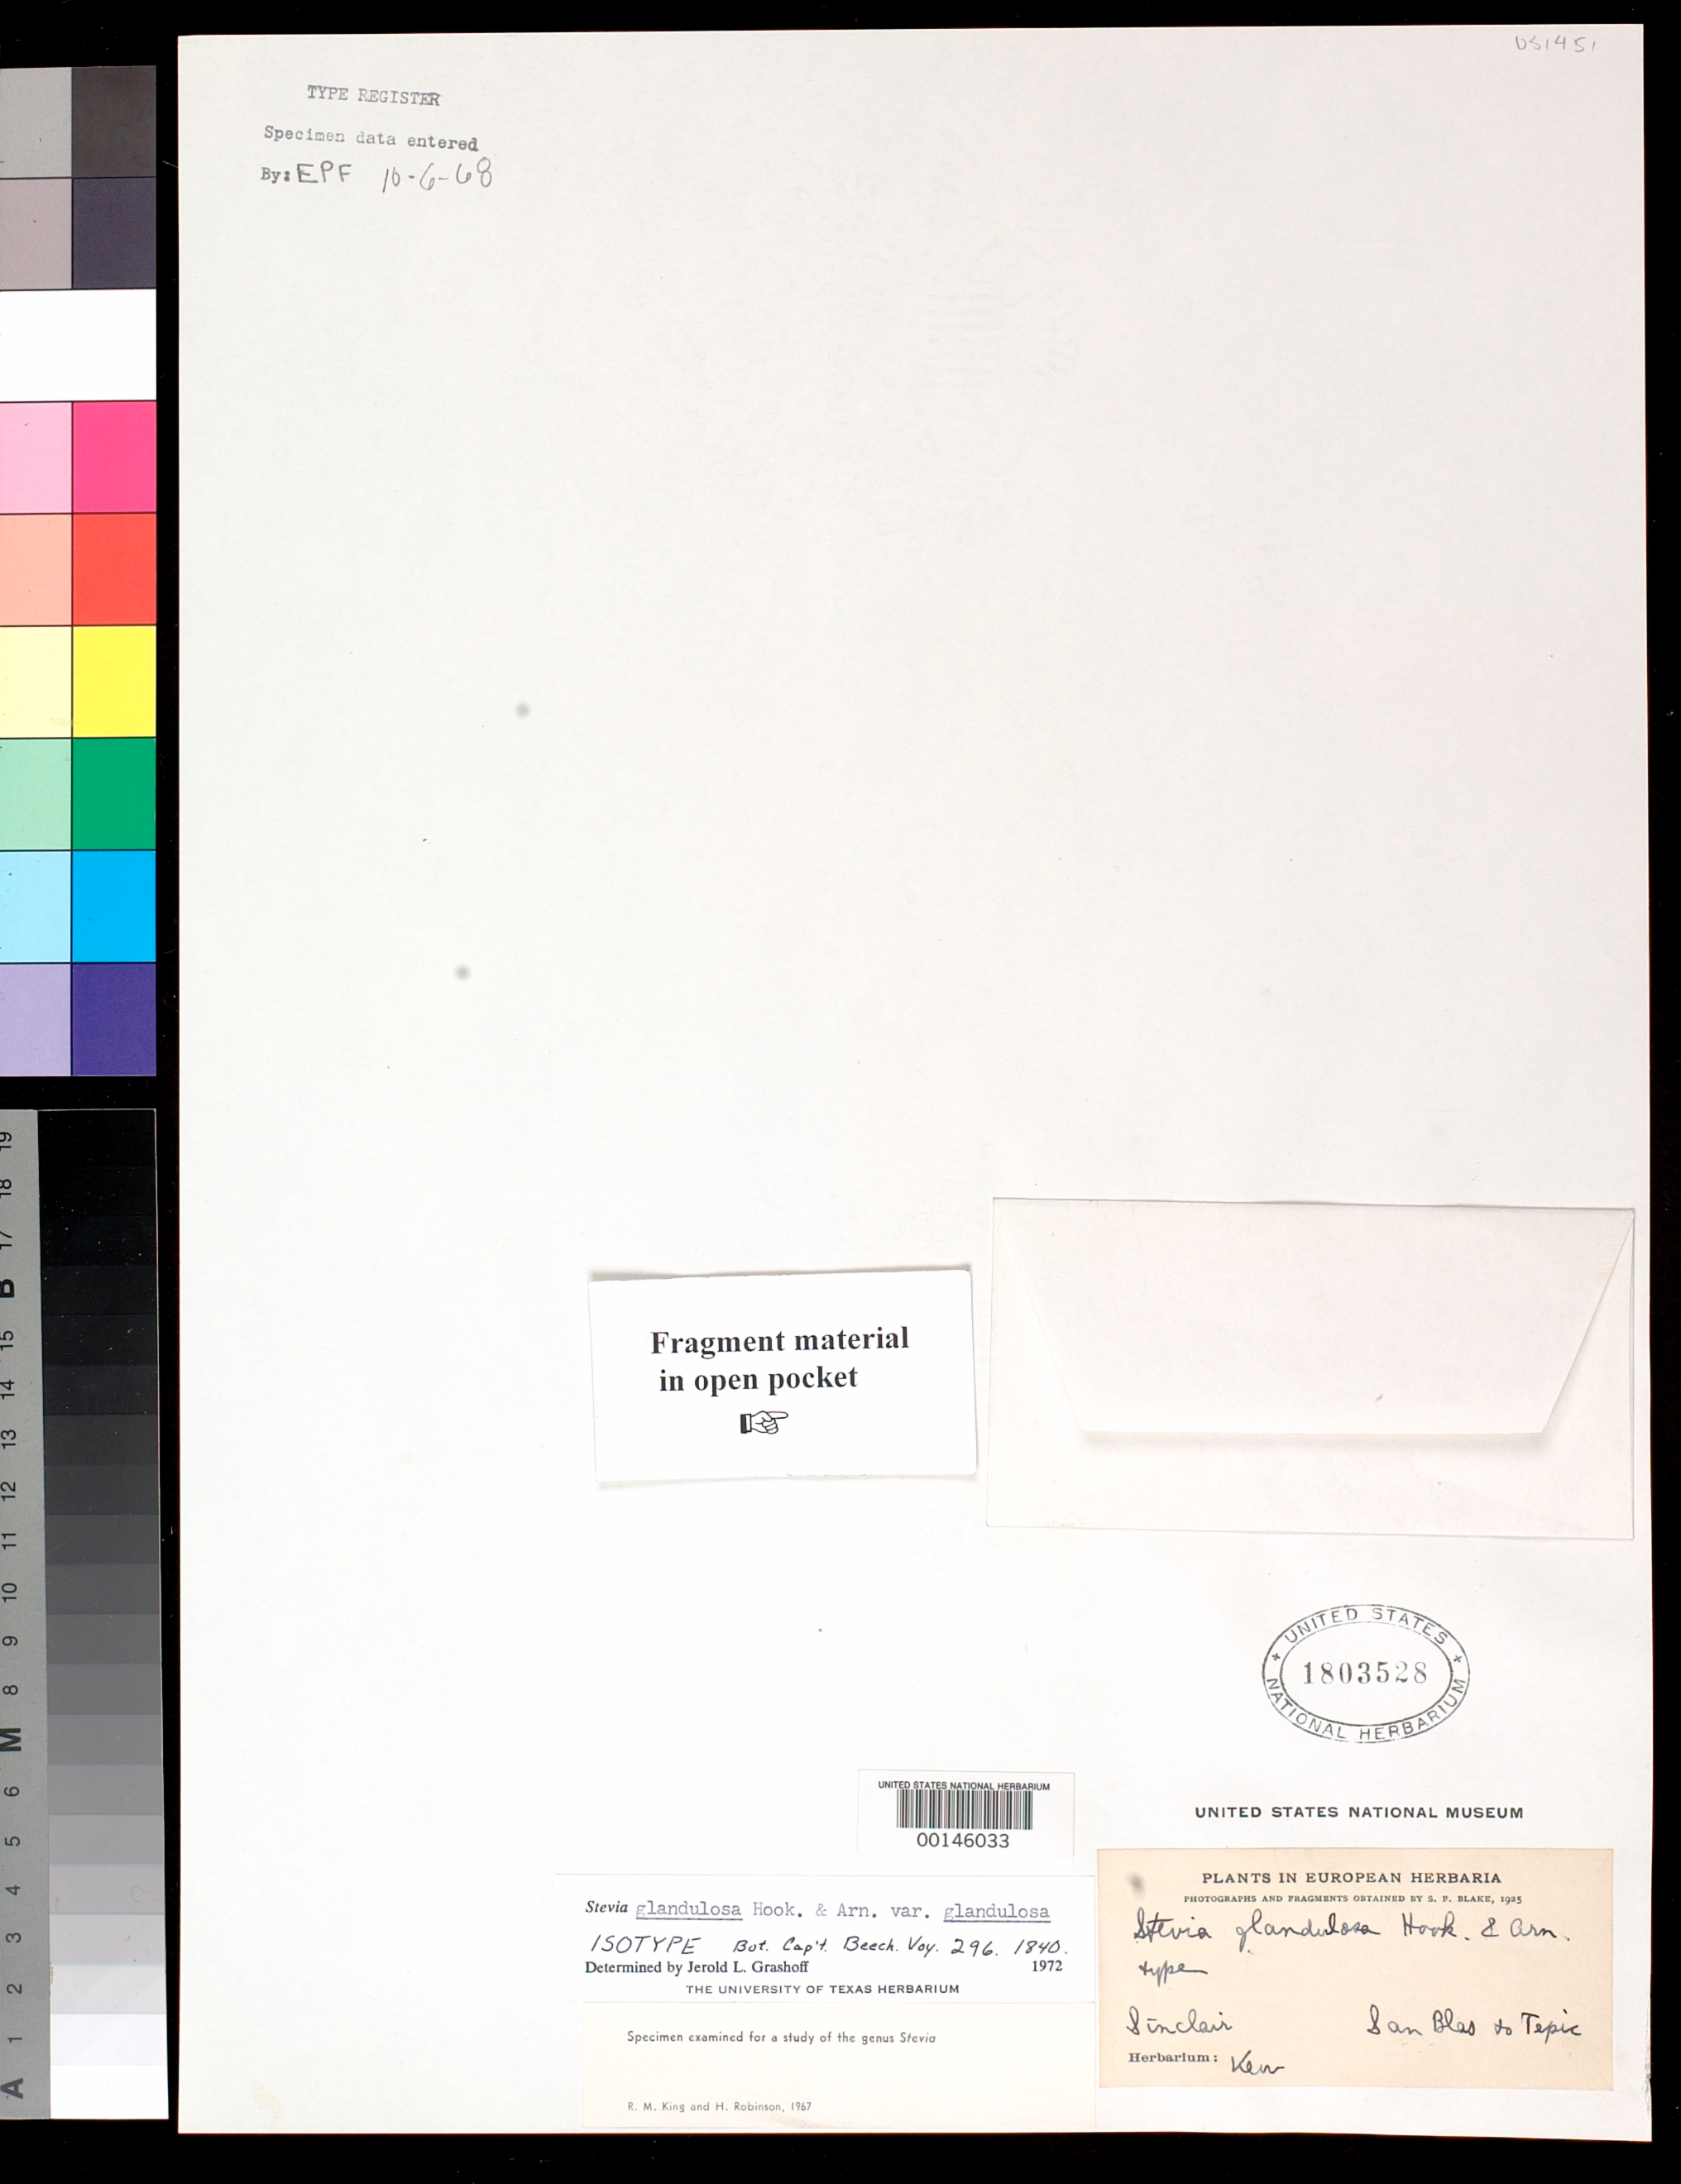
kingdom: Plantae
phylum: Tracheophyta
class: Magnoliopsida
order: Asterales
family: Asteraceae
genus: Stevia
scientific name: Stevia glandulosa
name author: Hook. & Arn.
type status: Type Fragment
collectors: J. Sinclair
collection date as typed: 1925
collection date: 1925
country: Mexico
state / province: Nayarit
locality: Near San Blas to Tepic.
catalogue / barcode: US 1803528